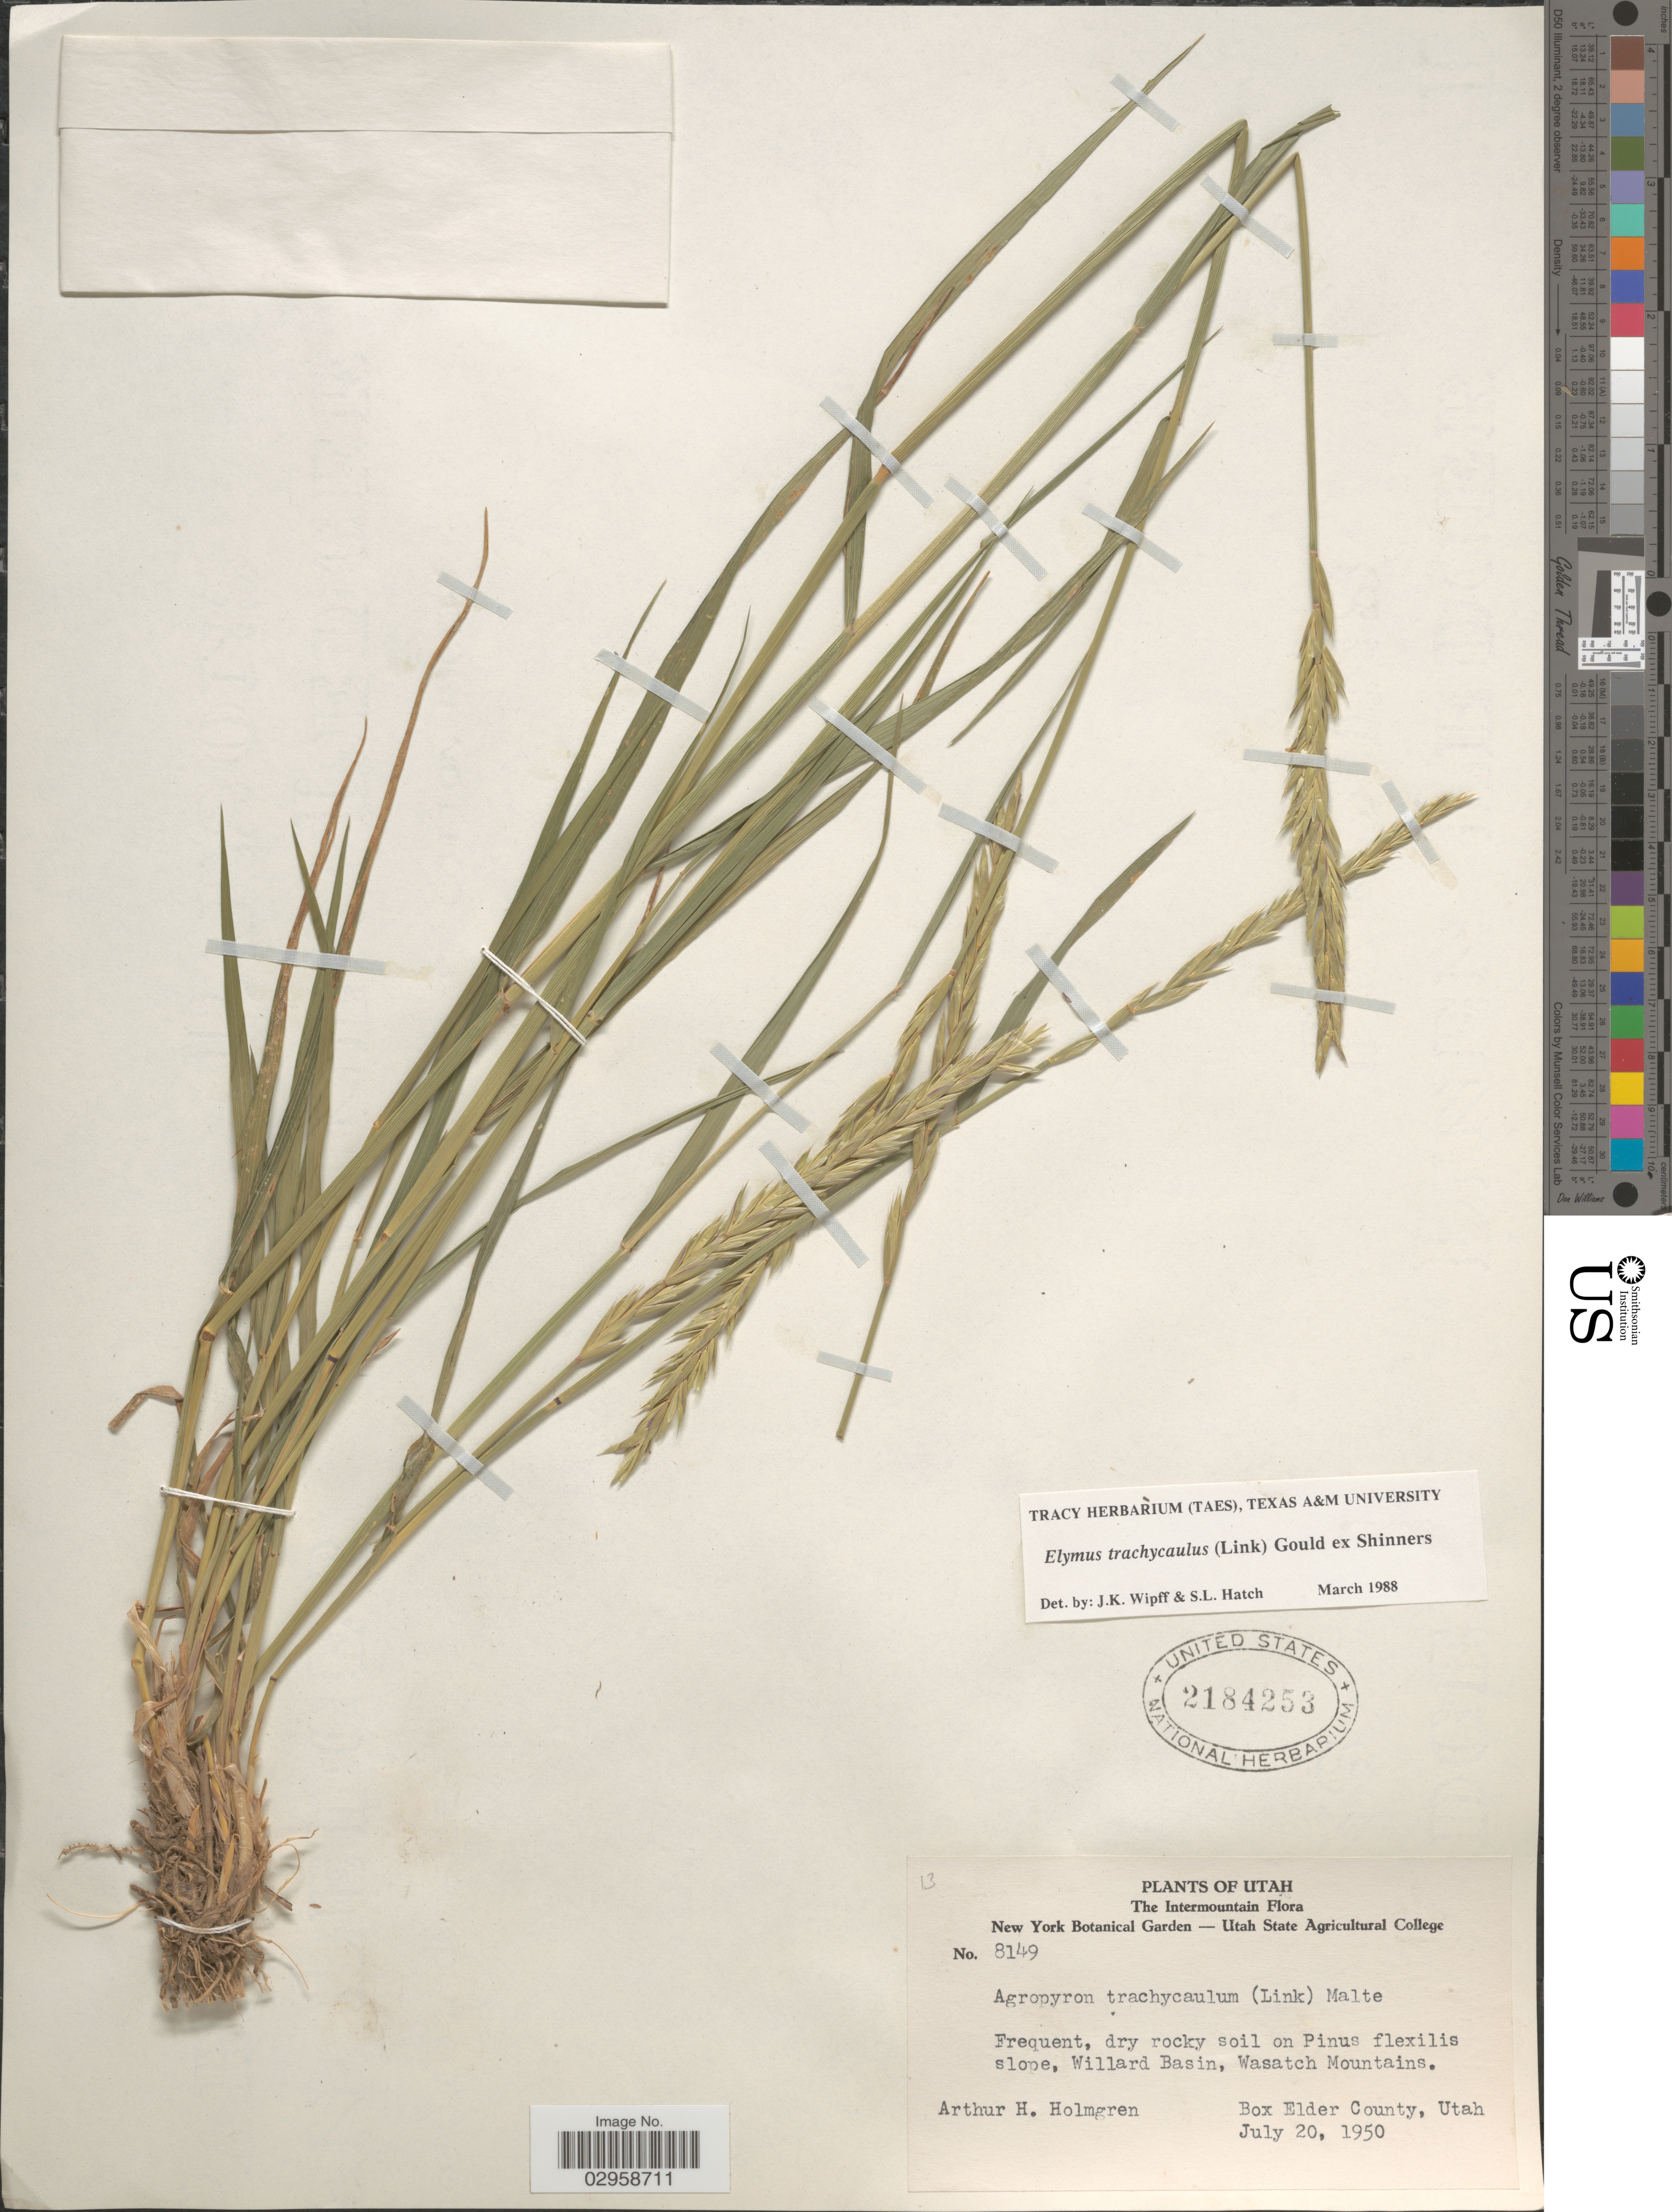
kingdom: Plantae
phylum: Tracheophyta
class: Liliopsida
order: Poales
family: Poaceae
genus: Elymus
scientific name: Elymus trachycaulus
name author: (Link) Gould ex Shinners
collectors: A. H. Holmgren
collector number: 8149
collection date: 1950-07-20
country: United States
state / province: Utah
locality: The Intermountain. Willard Basin, Wasatch Mountains. Box Elder County.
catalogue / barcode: US 2184253